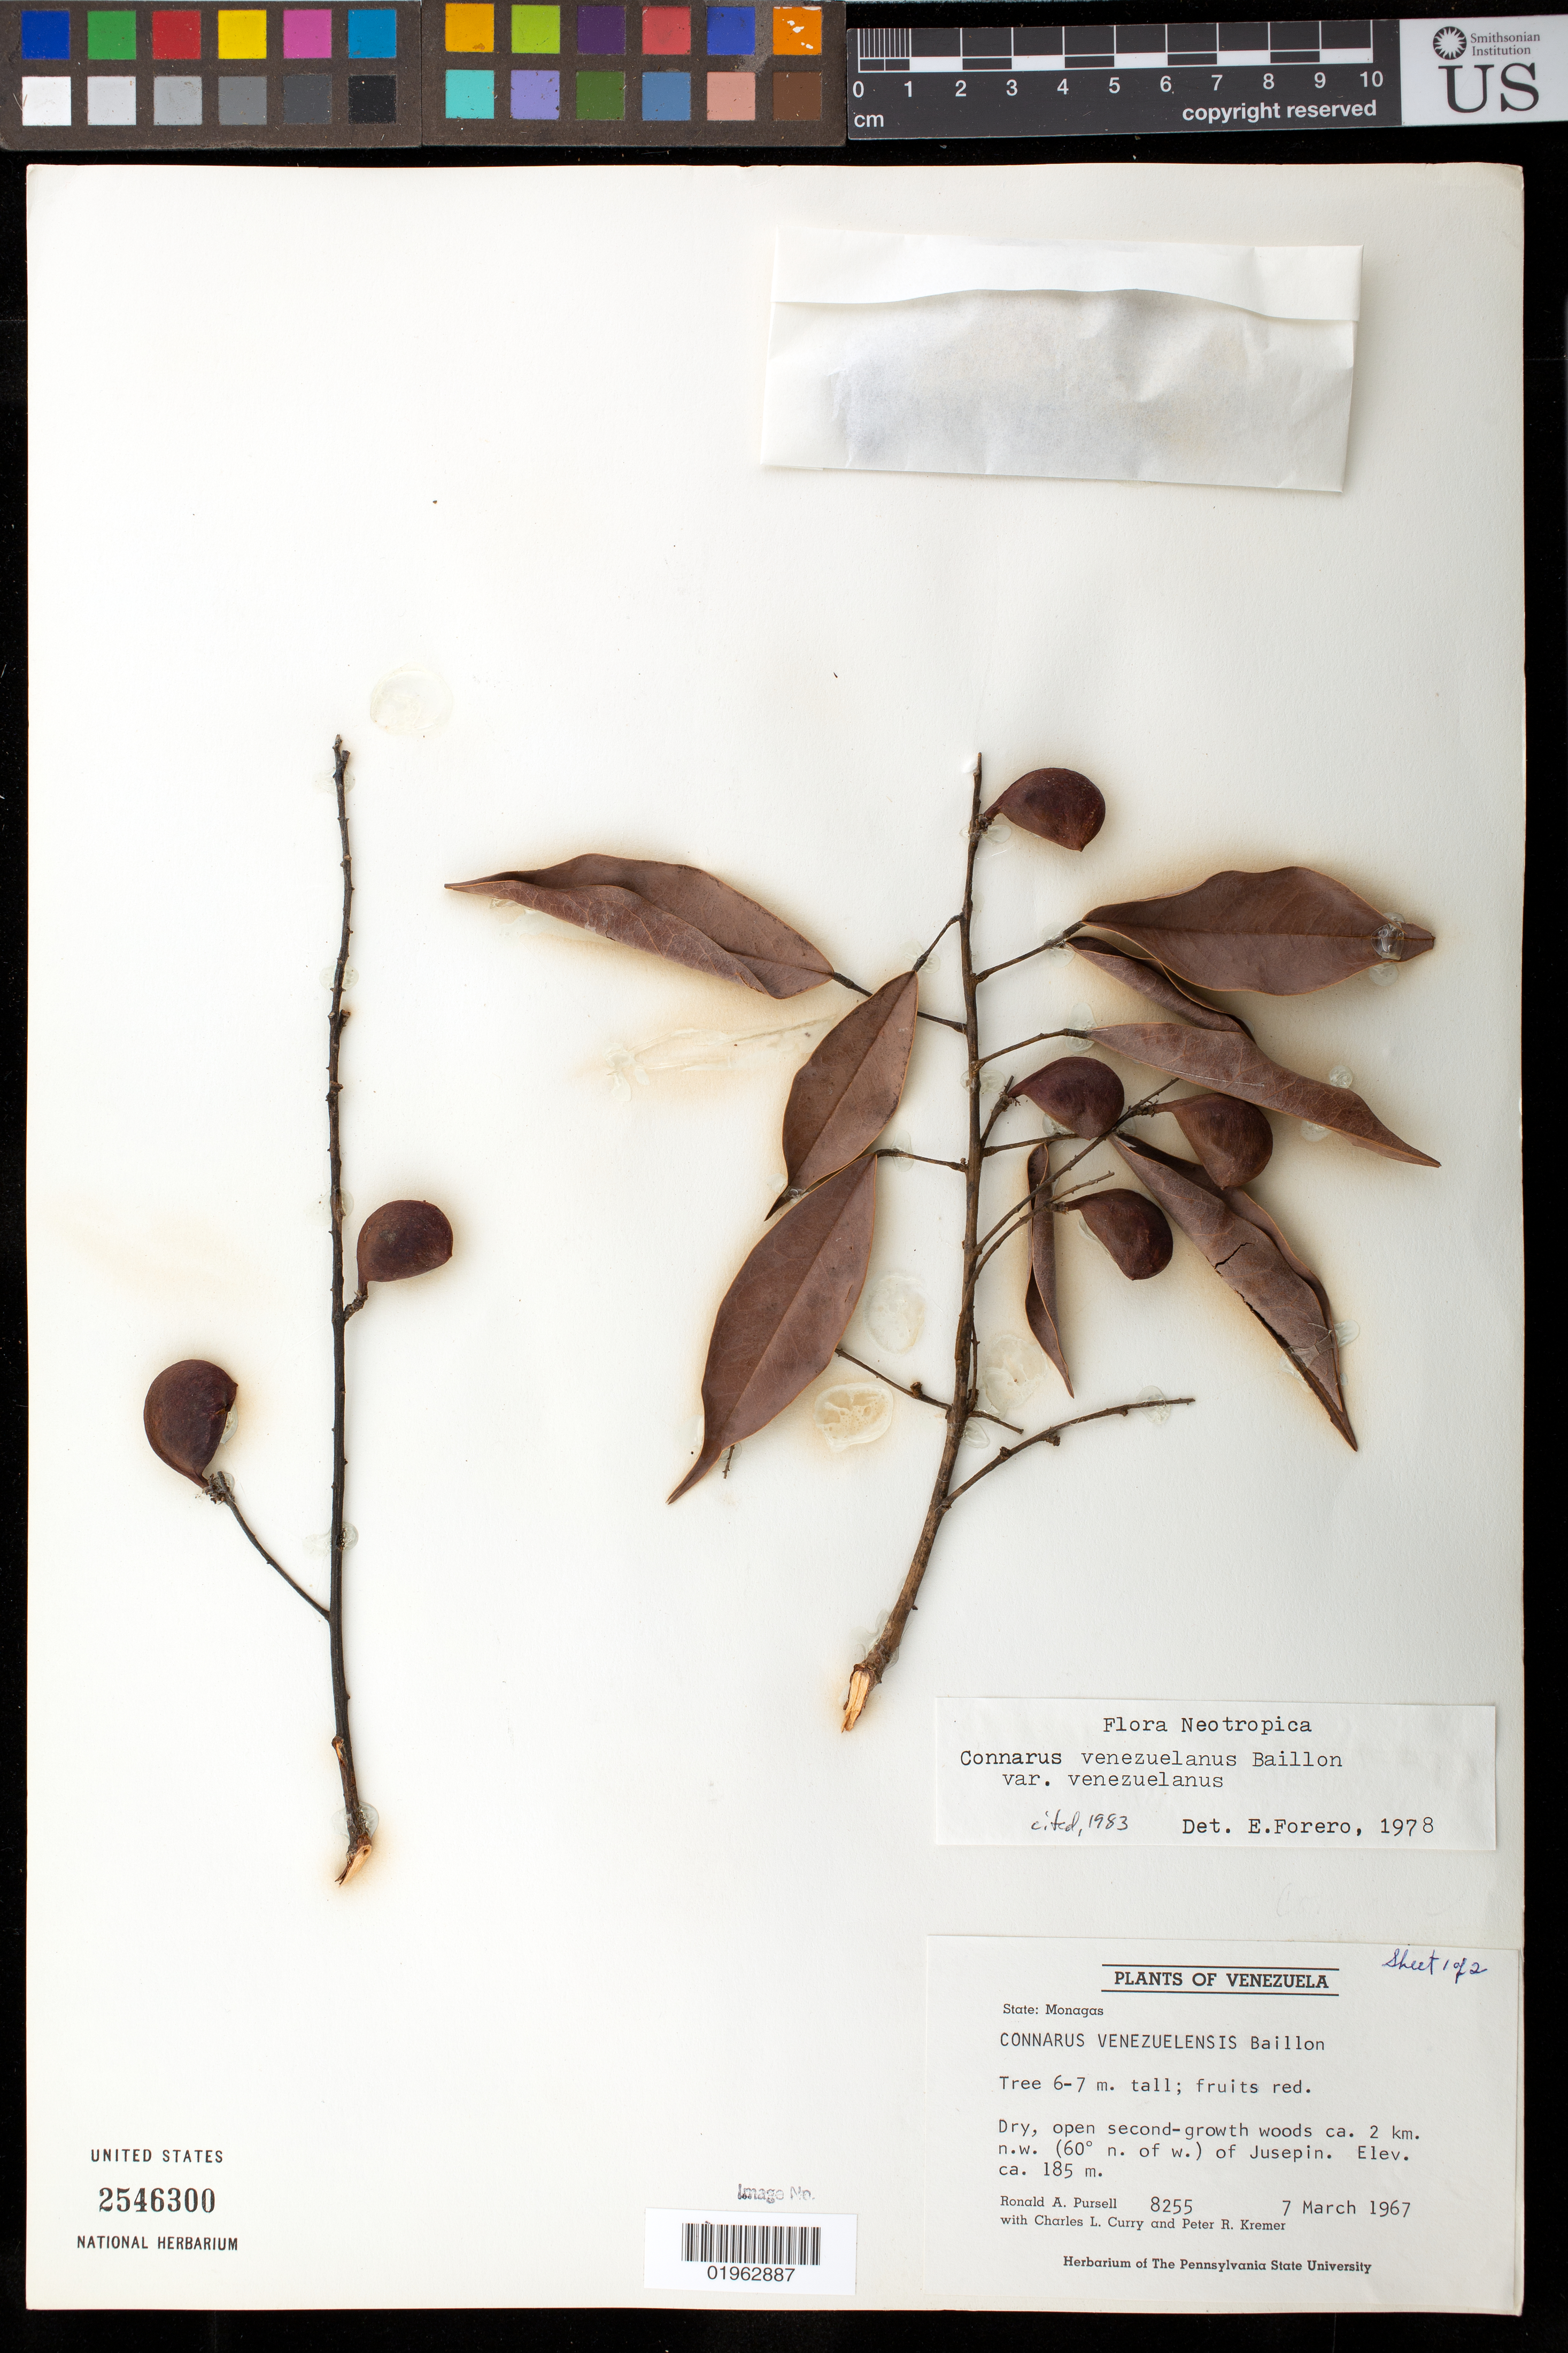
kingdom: Plantae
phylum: Tracheophyta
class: Magnoliopsida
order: Oxalidales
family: Connaraceae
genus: Connarus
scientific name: Connarus venezuelanus var. venezuelanus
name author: Baill.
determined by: Forero, F.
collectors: R. A. Pursell, C. L. Curry & P. R. Kremer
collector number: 8255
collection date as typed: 07 Mar 1967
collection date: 1967-03-07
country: Venezuela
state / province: Monagas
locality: ca. 2 km. n.w. (60 n. of w.) of Jusepin.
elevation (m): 185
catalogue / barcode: US 2546300